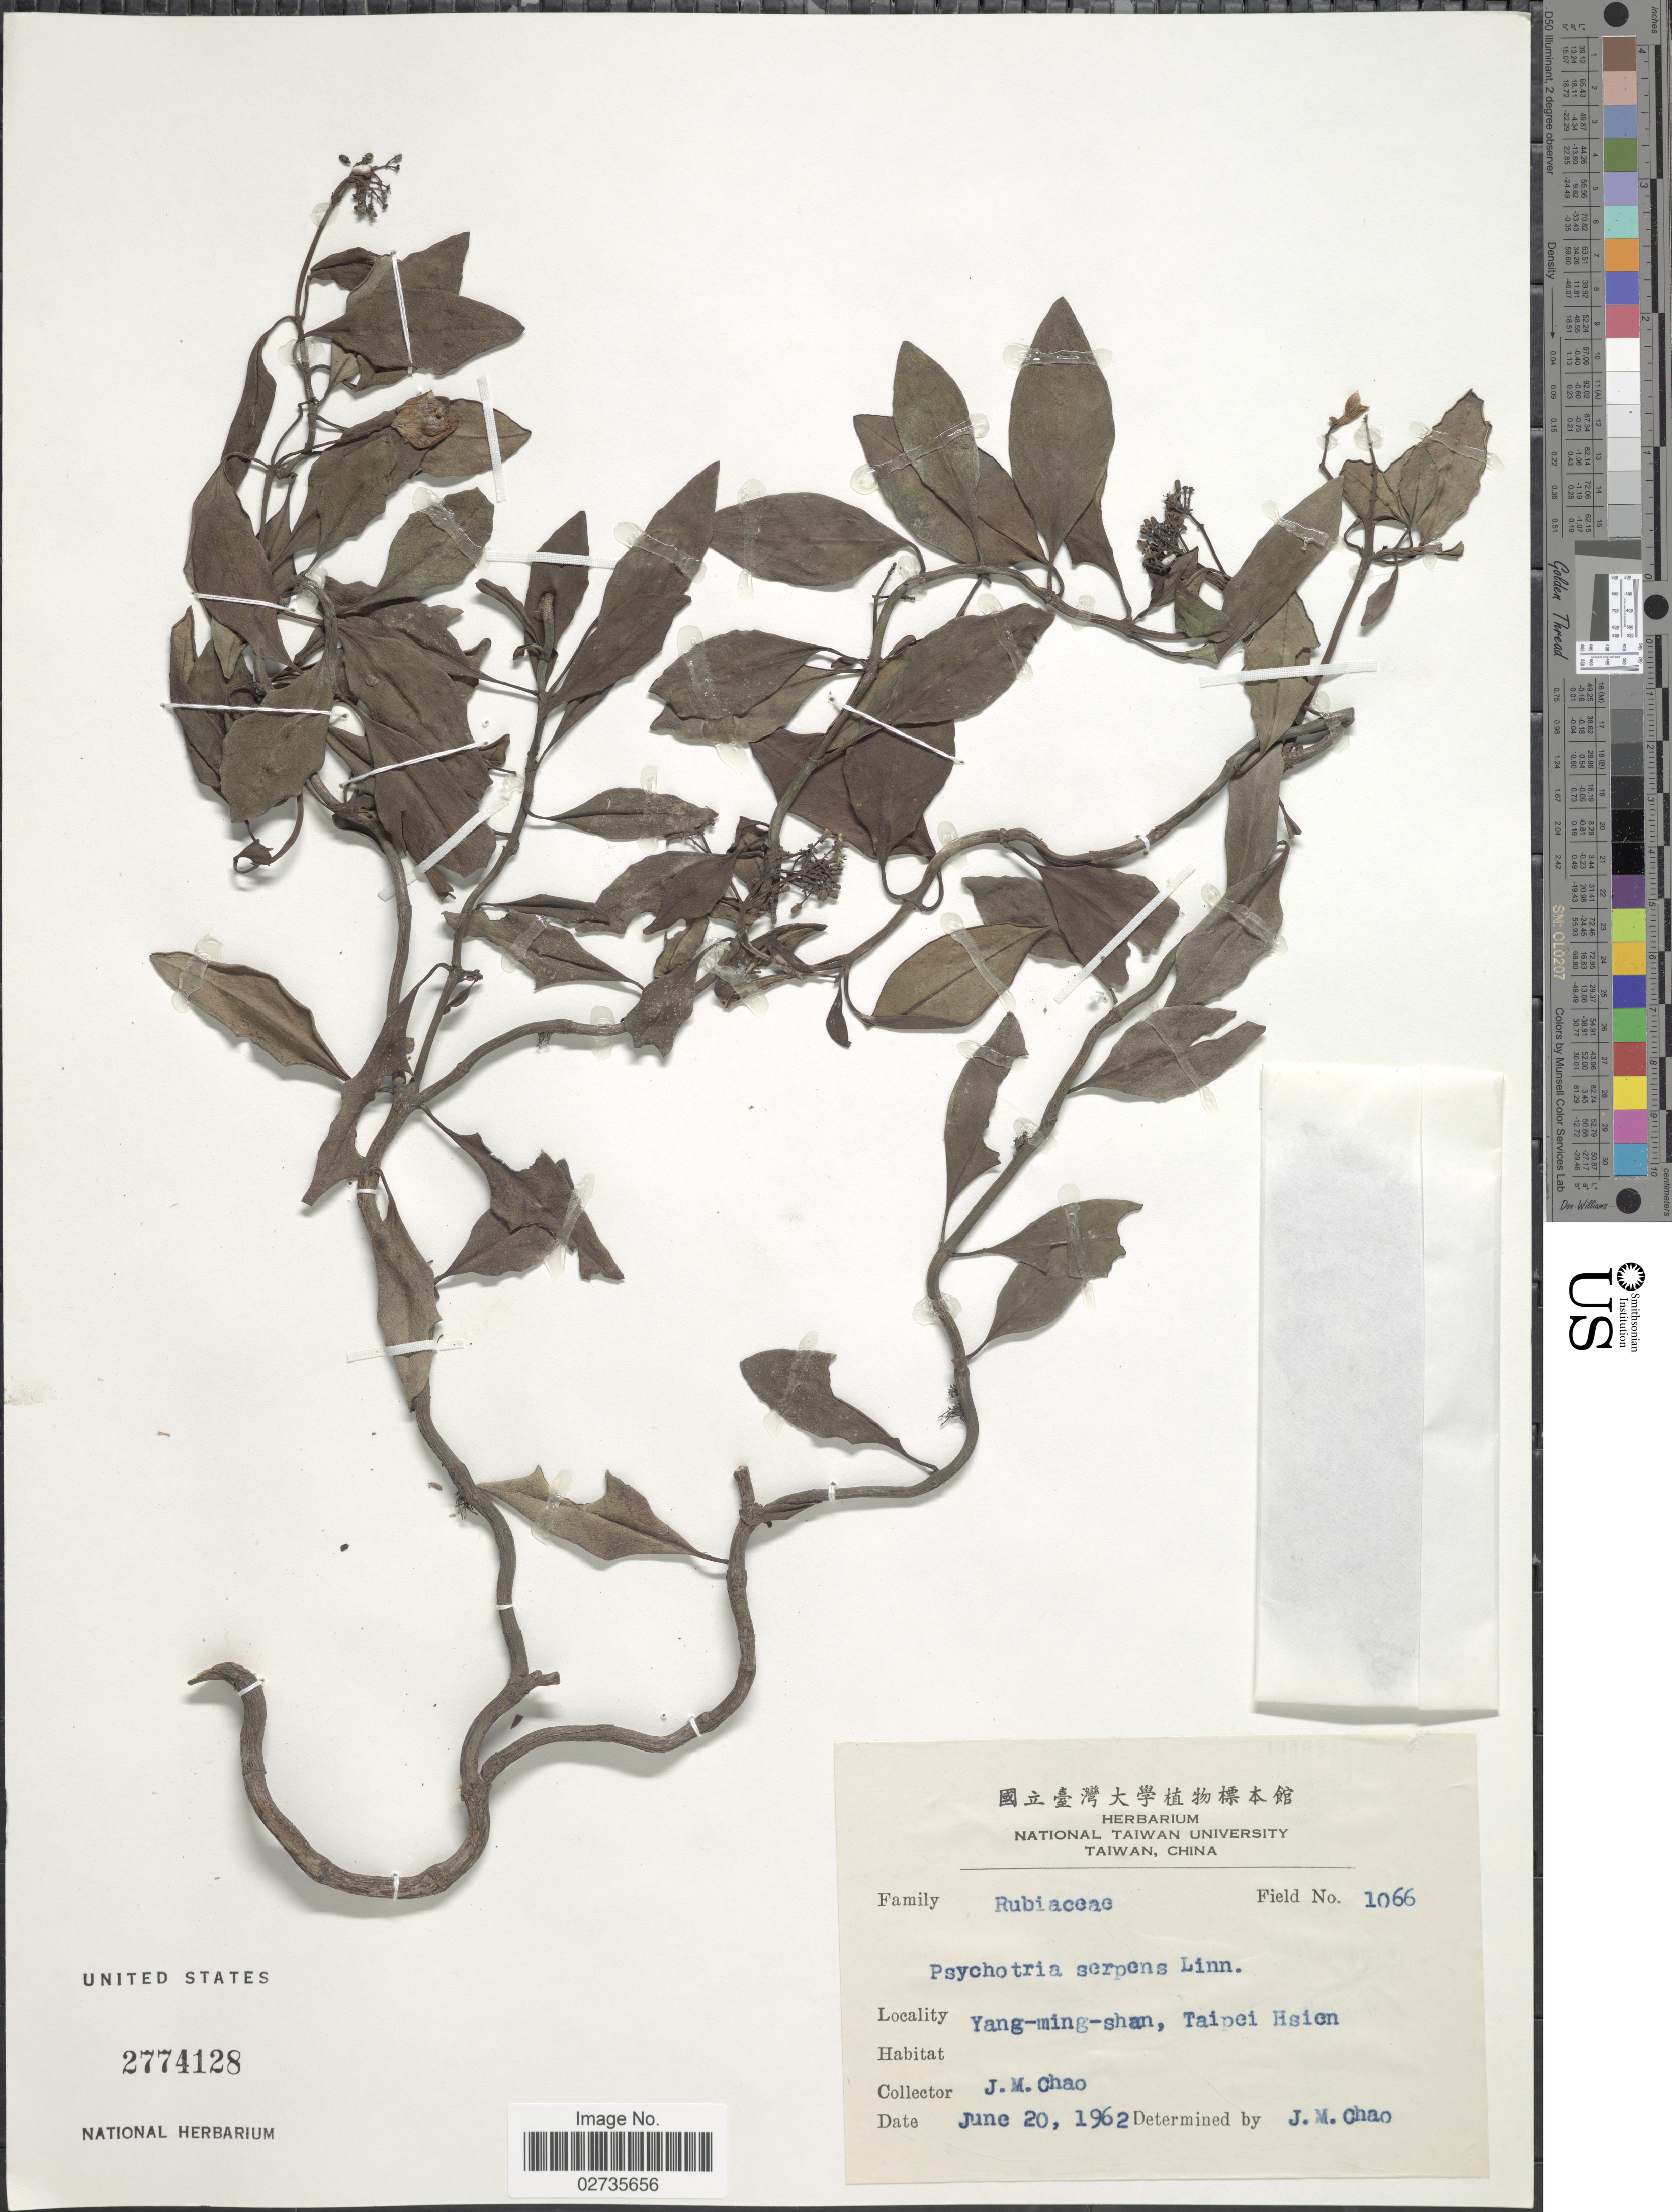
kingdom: Plantae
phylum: Tracheophyta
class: Magnoliopsida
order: Gentianales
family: Rubiaceae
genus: Psychotria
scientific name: Psychotria serpens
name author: L.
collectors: J. Chao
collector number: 1066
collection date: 1962-06-20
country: Taiwan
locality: Yang-ming-shan, Taipei Hsien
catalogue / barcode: US 2774128